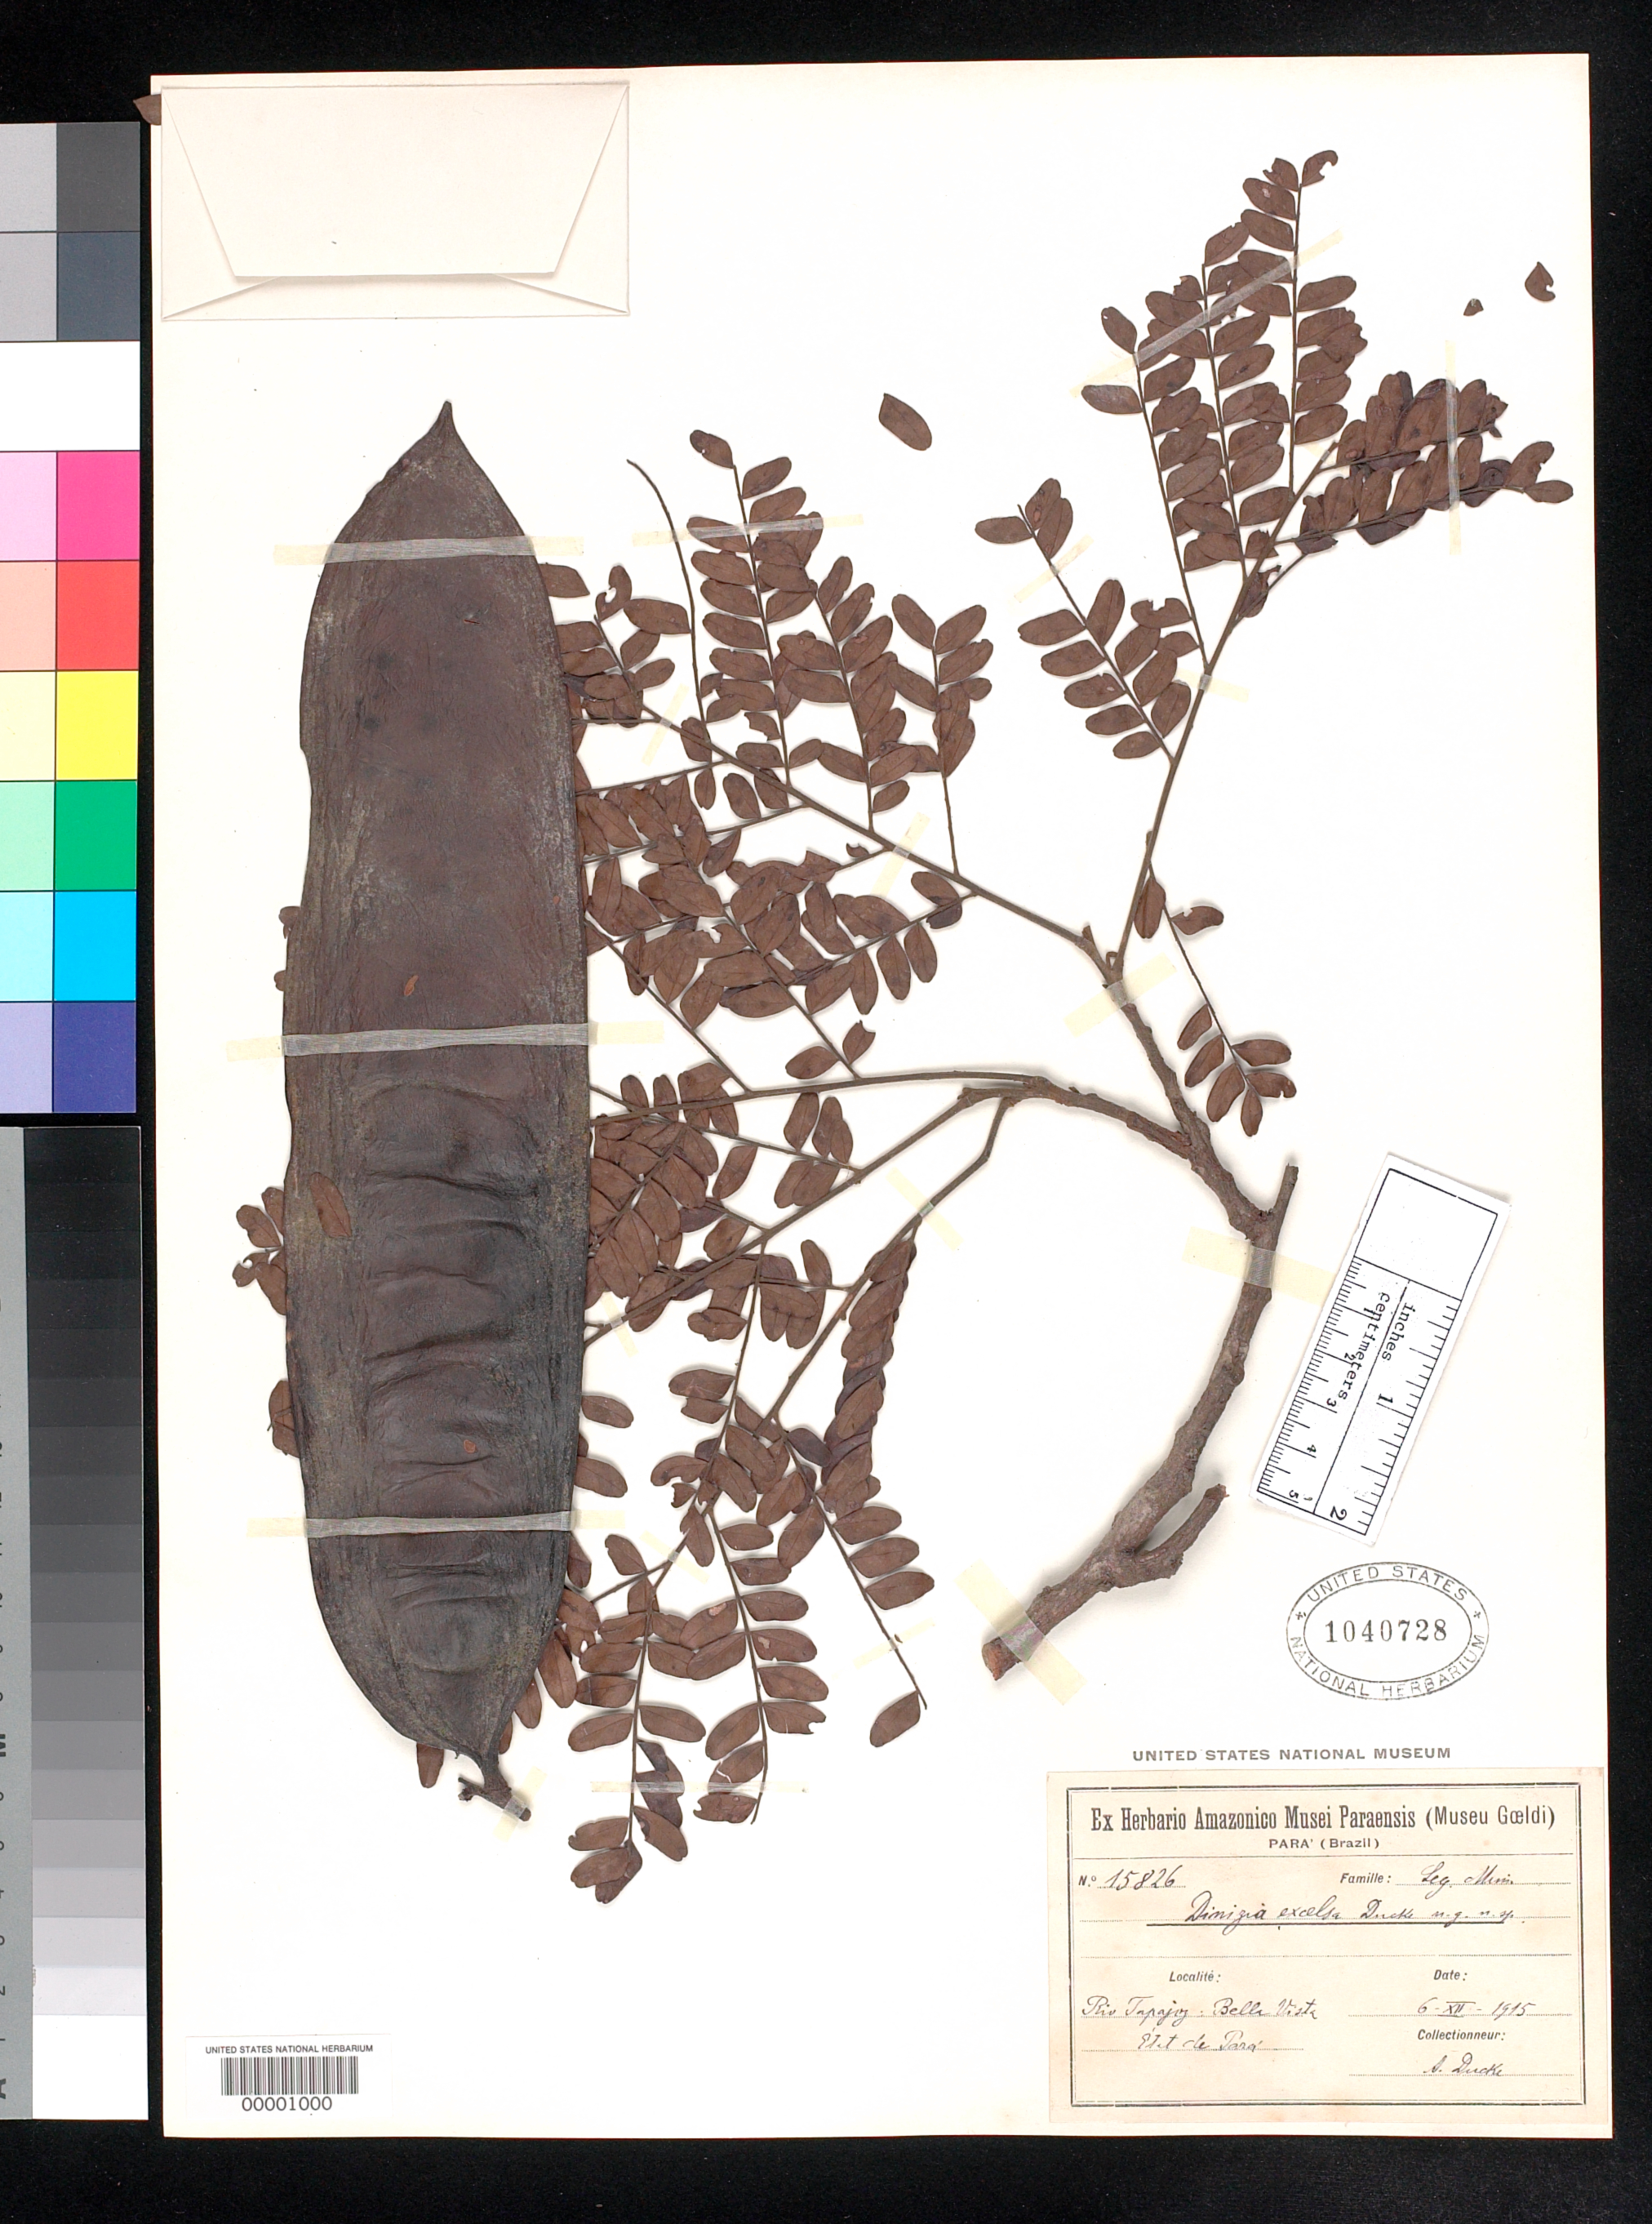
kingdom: Plantae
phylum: Tracheophyta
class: Magnoliopsida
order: Fabales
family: Fabaceae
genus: Dinizia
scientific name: Dinizia excelsa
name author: Ducke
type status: Isosyntype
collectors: A. Ducke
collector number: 15826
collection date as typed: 06 Dec 1915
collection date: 1915-12-06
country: Brazil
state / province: Pará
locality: Rio Tapajoz, Bella Vista.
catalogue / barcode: US 1040728